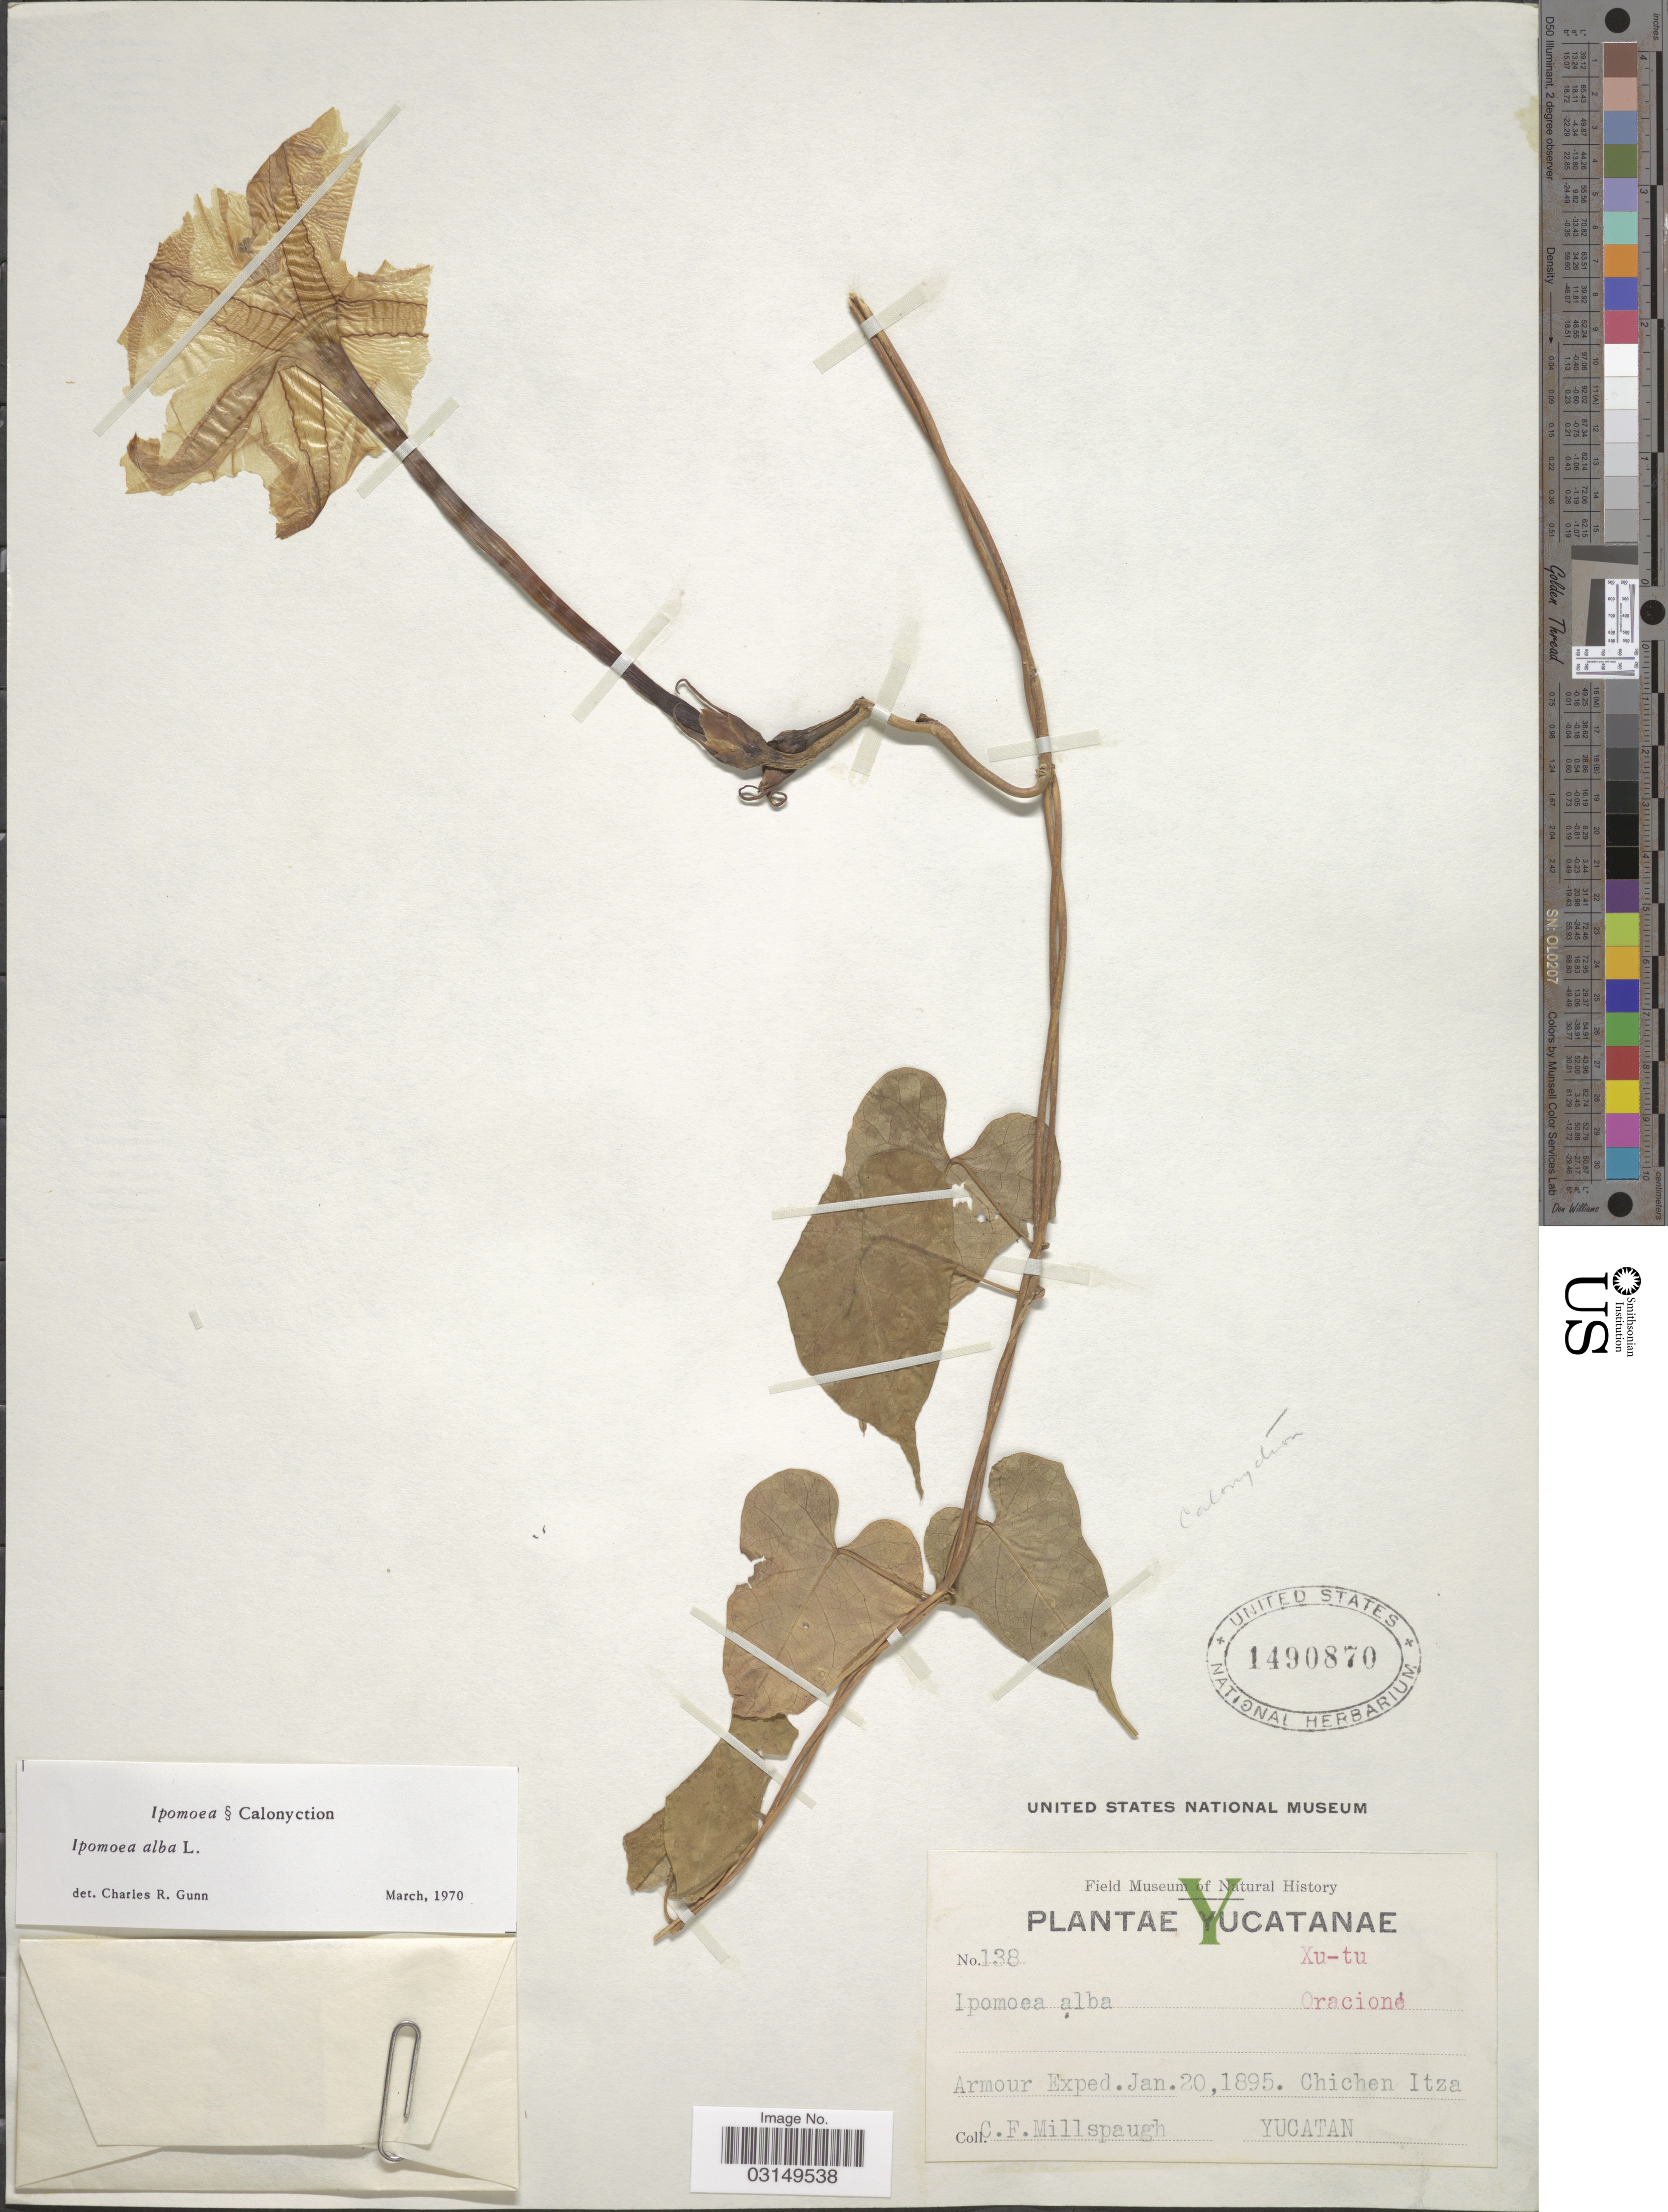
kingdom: Plantae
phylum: Tracheophyta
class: Magnoliopsida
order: Solanales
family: Convolvulaceae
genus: Ipomoea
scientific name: Ipomoea alba L.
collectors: C. F. Millspaugh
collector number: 138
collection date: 1895-01-20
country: Mexico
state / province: Yucatán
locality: Chichen Itza.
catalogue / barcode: US 1490870